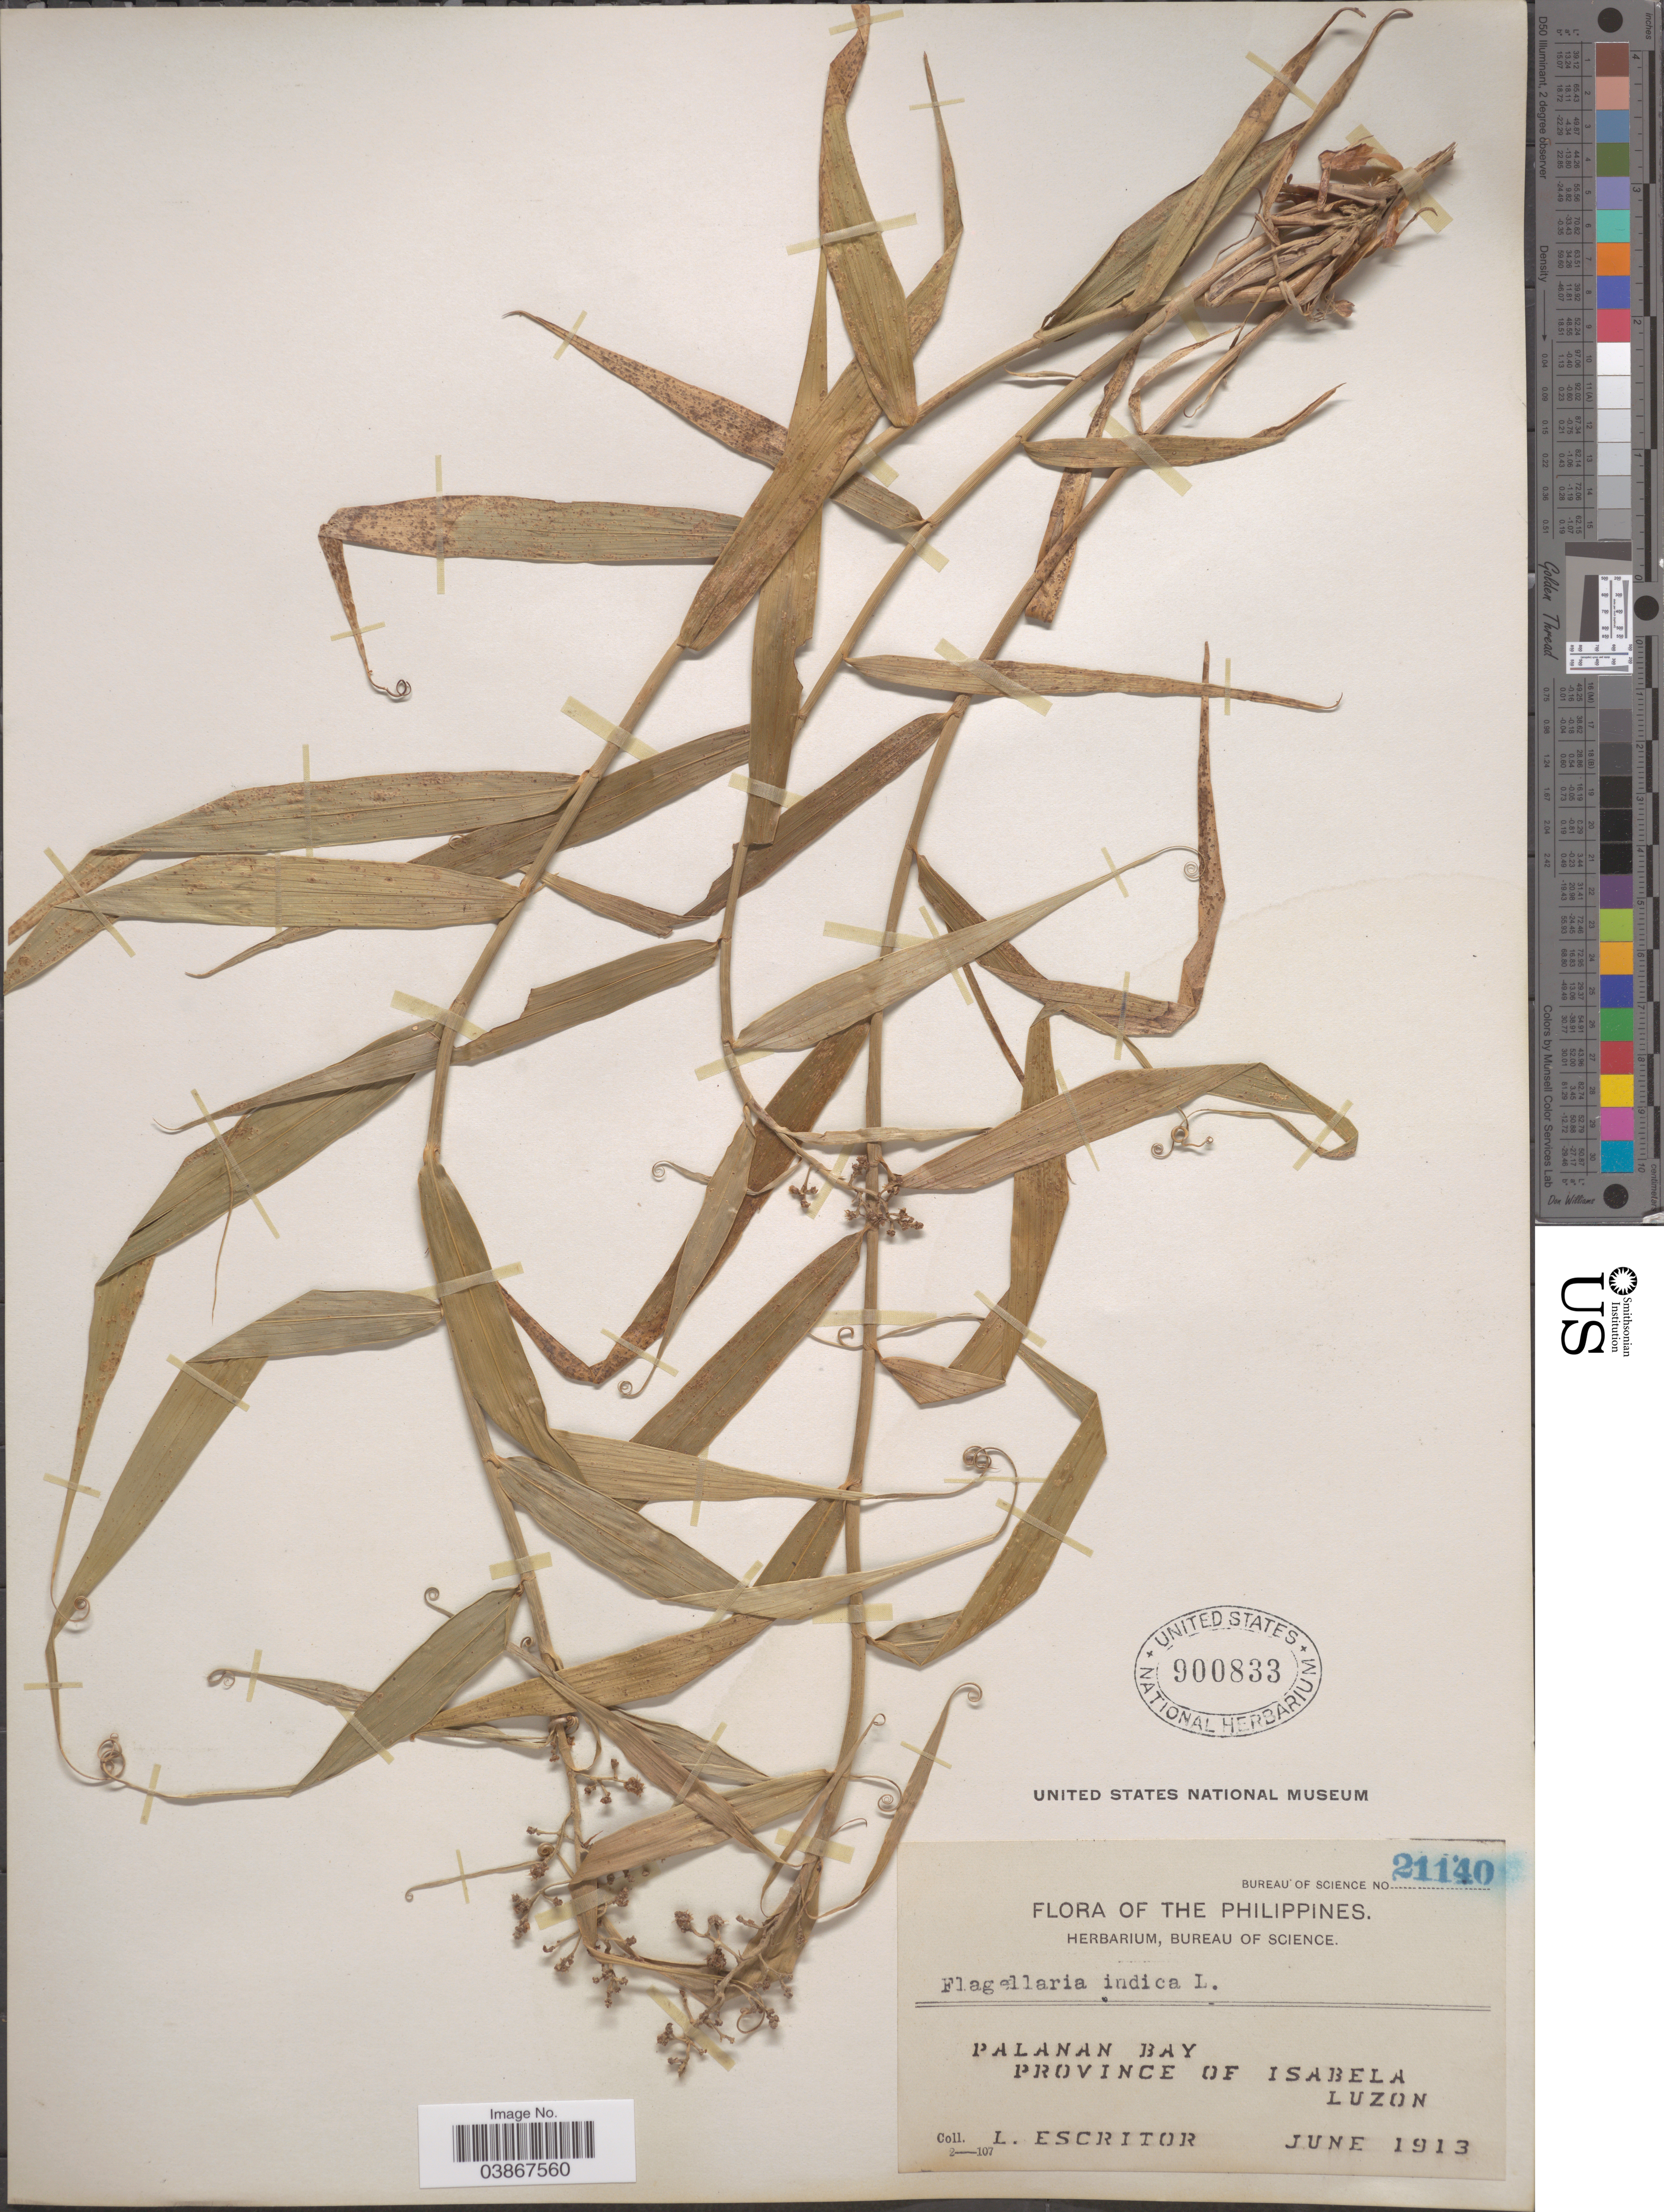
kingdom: Plantae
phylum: Tracheophyta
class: Liliopsida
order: Poales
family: Flagellariaceae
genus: Flagellaria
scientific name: Flagellaria indica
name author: L.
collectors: L. Escritor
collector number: Bureau of Science 21140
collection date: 1913-06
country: Philippines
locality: Palanan Bay. Province of Isabel. Luzon.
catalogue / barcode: US 900833